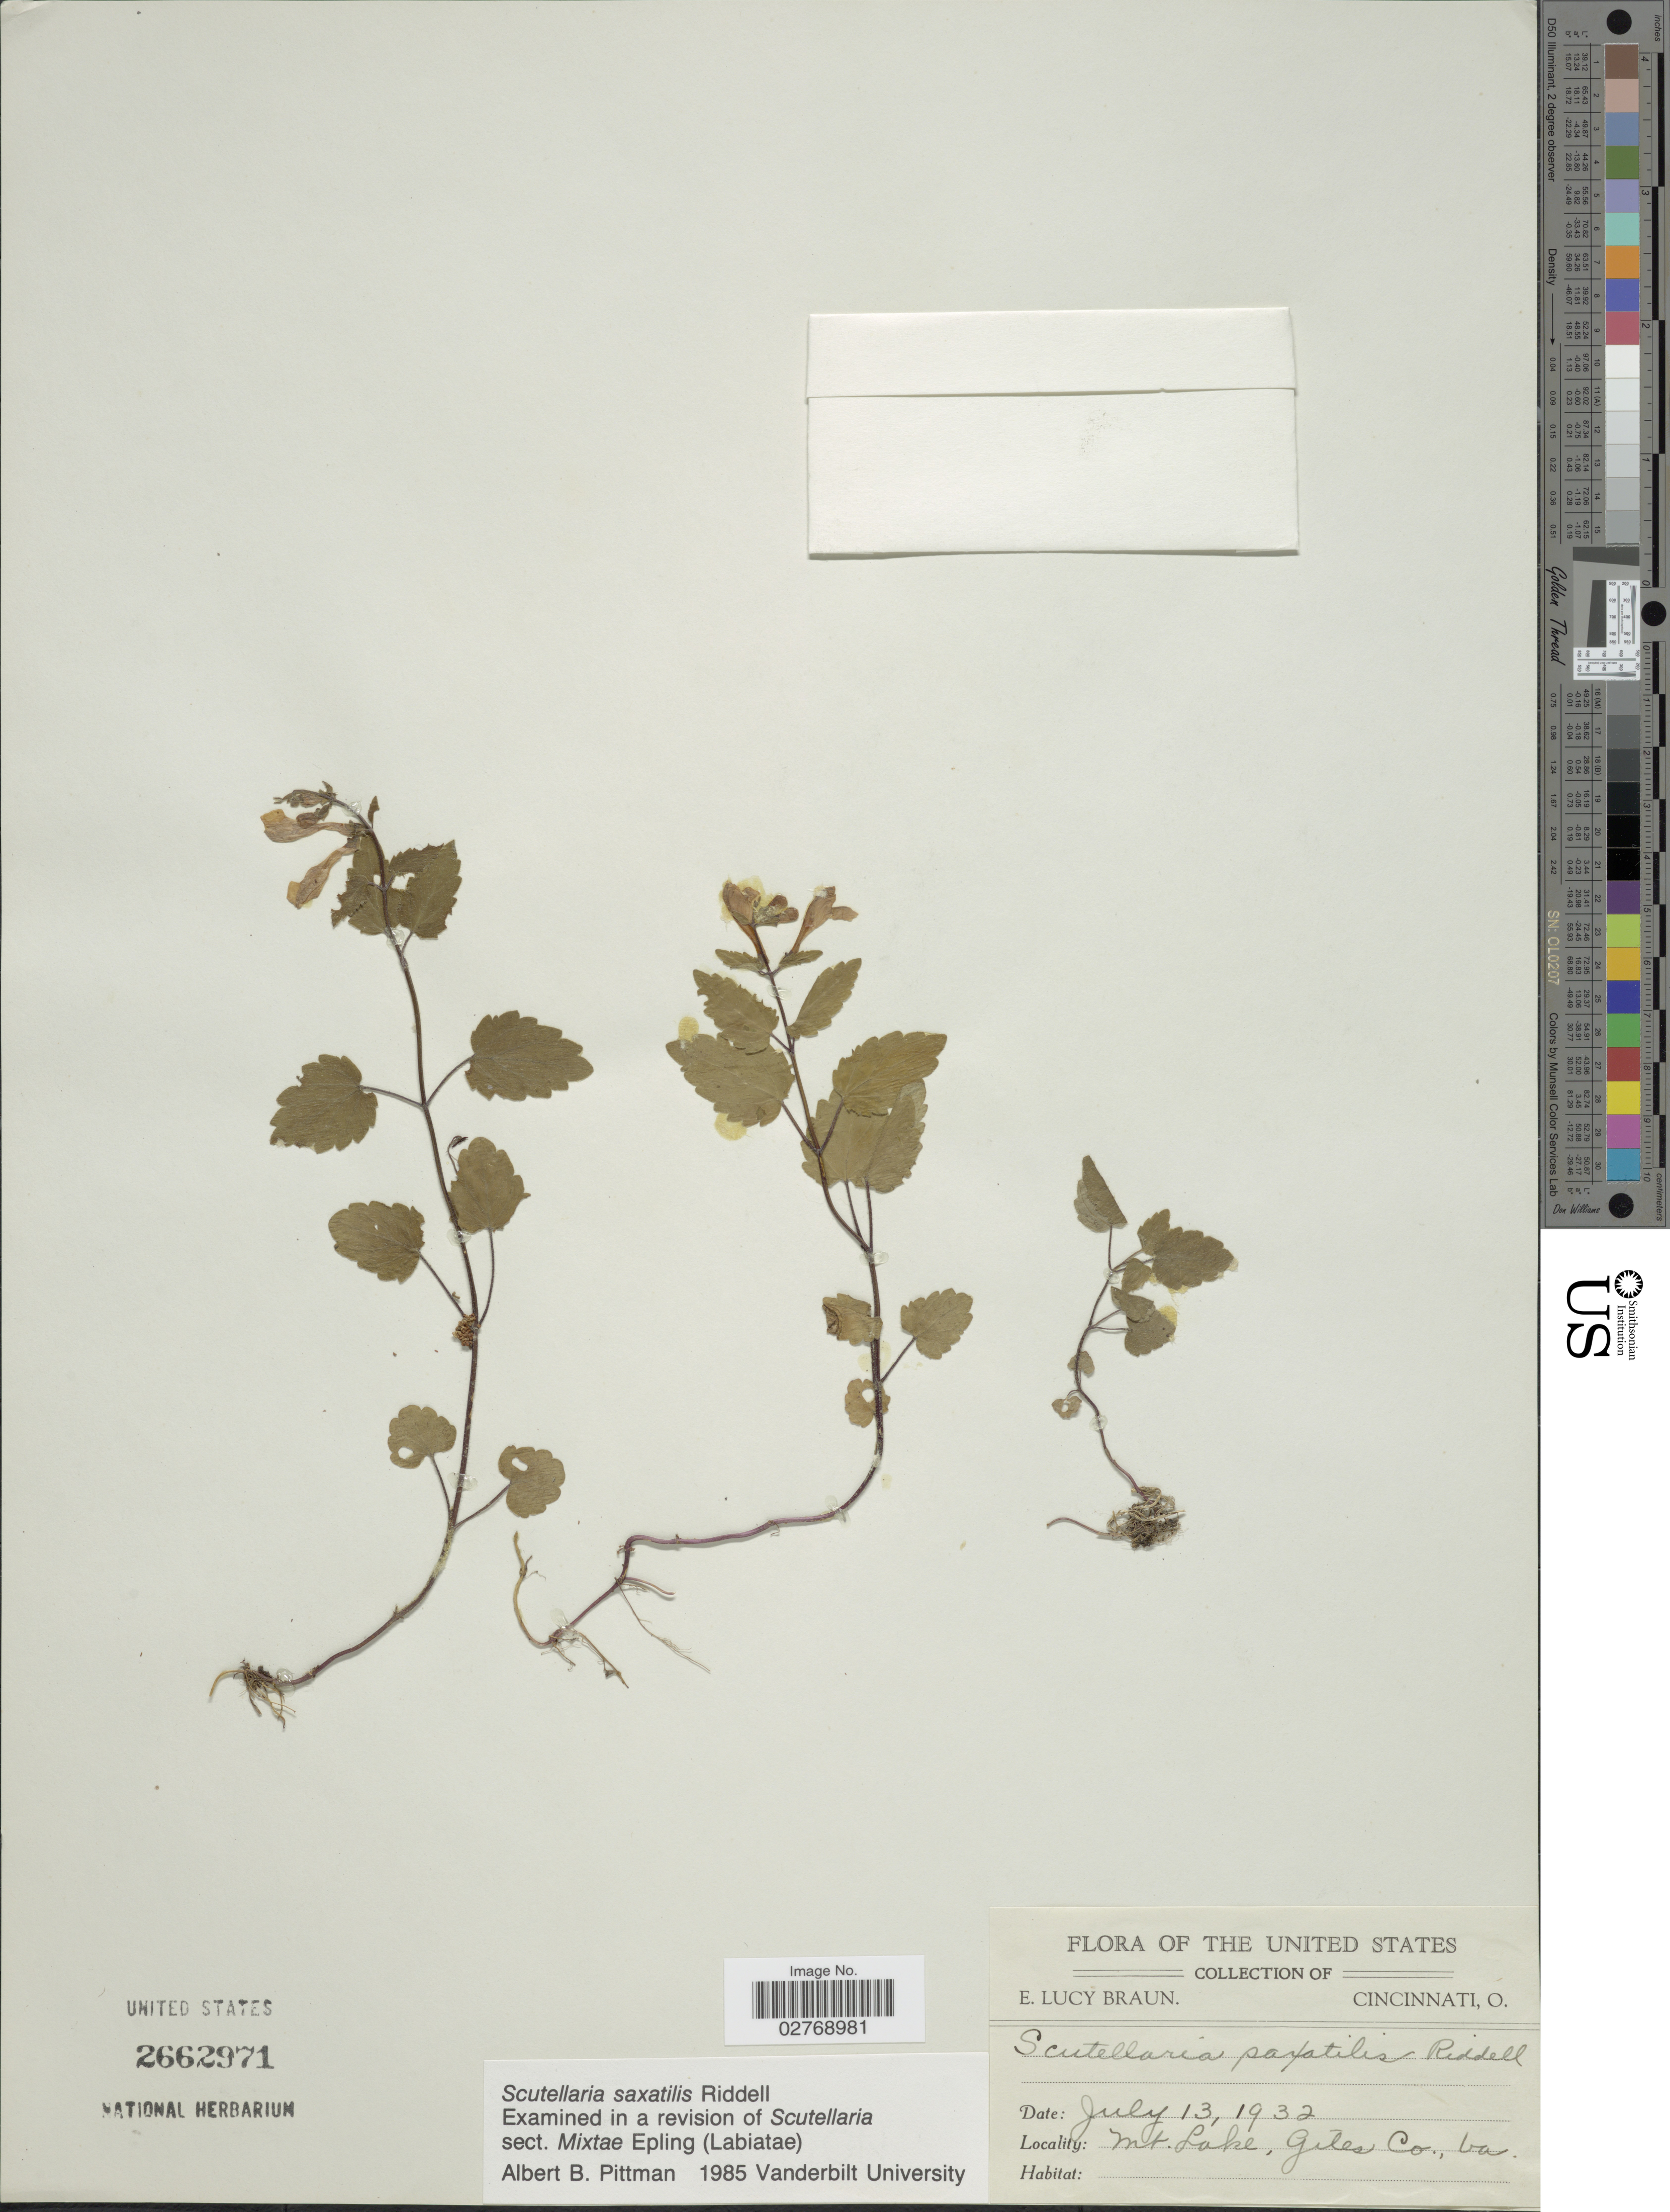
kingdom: Plantae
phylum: Tracheophyta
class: Magnoliopsida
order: Lamiales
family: Lamiaceae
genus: Scutellaria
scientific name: Scutellaria saxatilis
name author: Riddell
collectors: E. L. Braun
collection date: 1932-07-13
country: United States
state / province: Virginia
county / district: Giles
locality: Mt. Lake, Giles Co.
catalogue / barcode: US 2662971